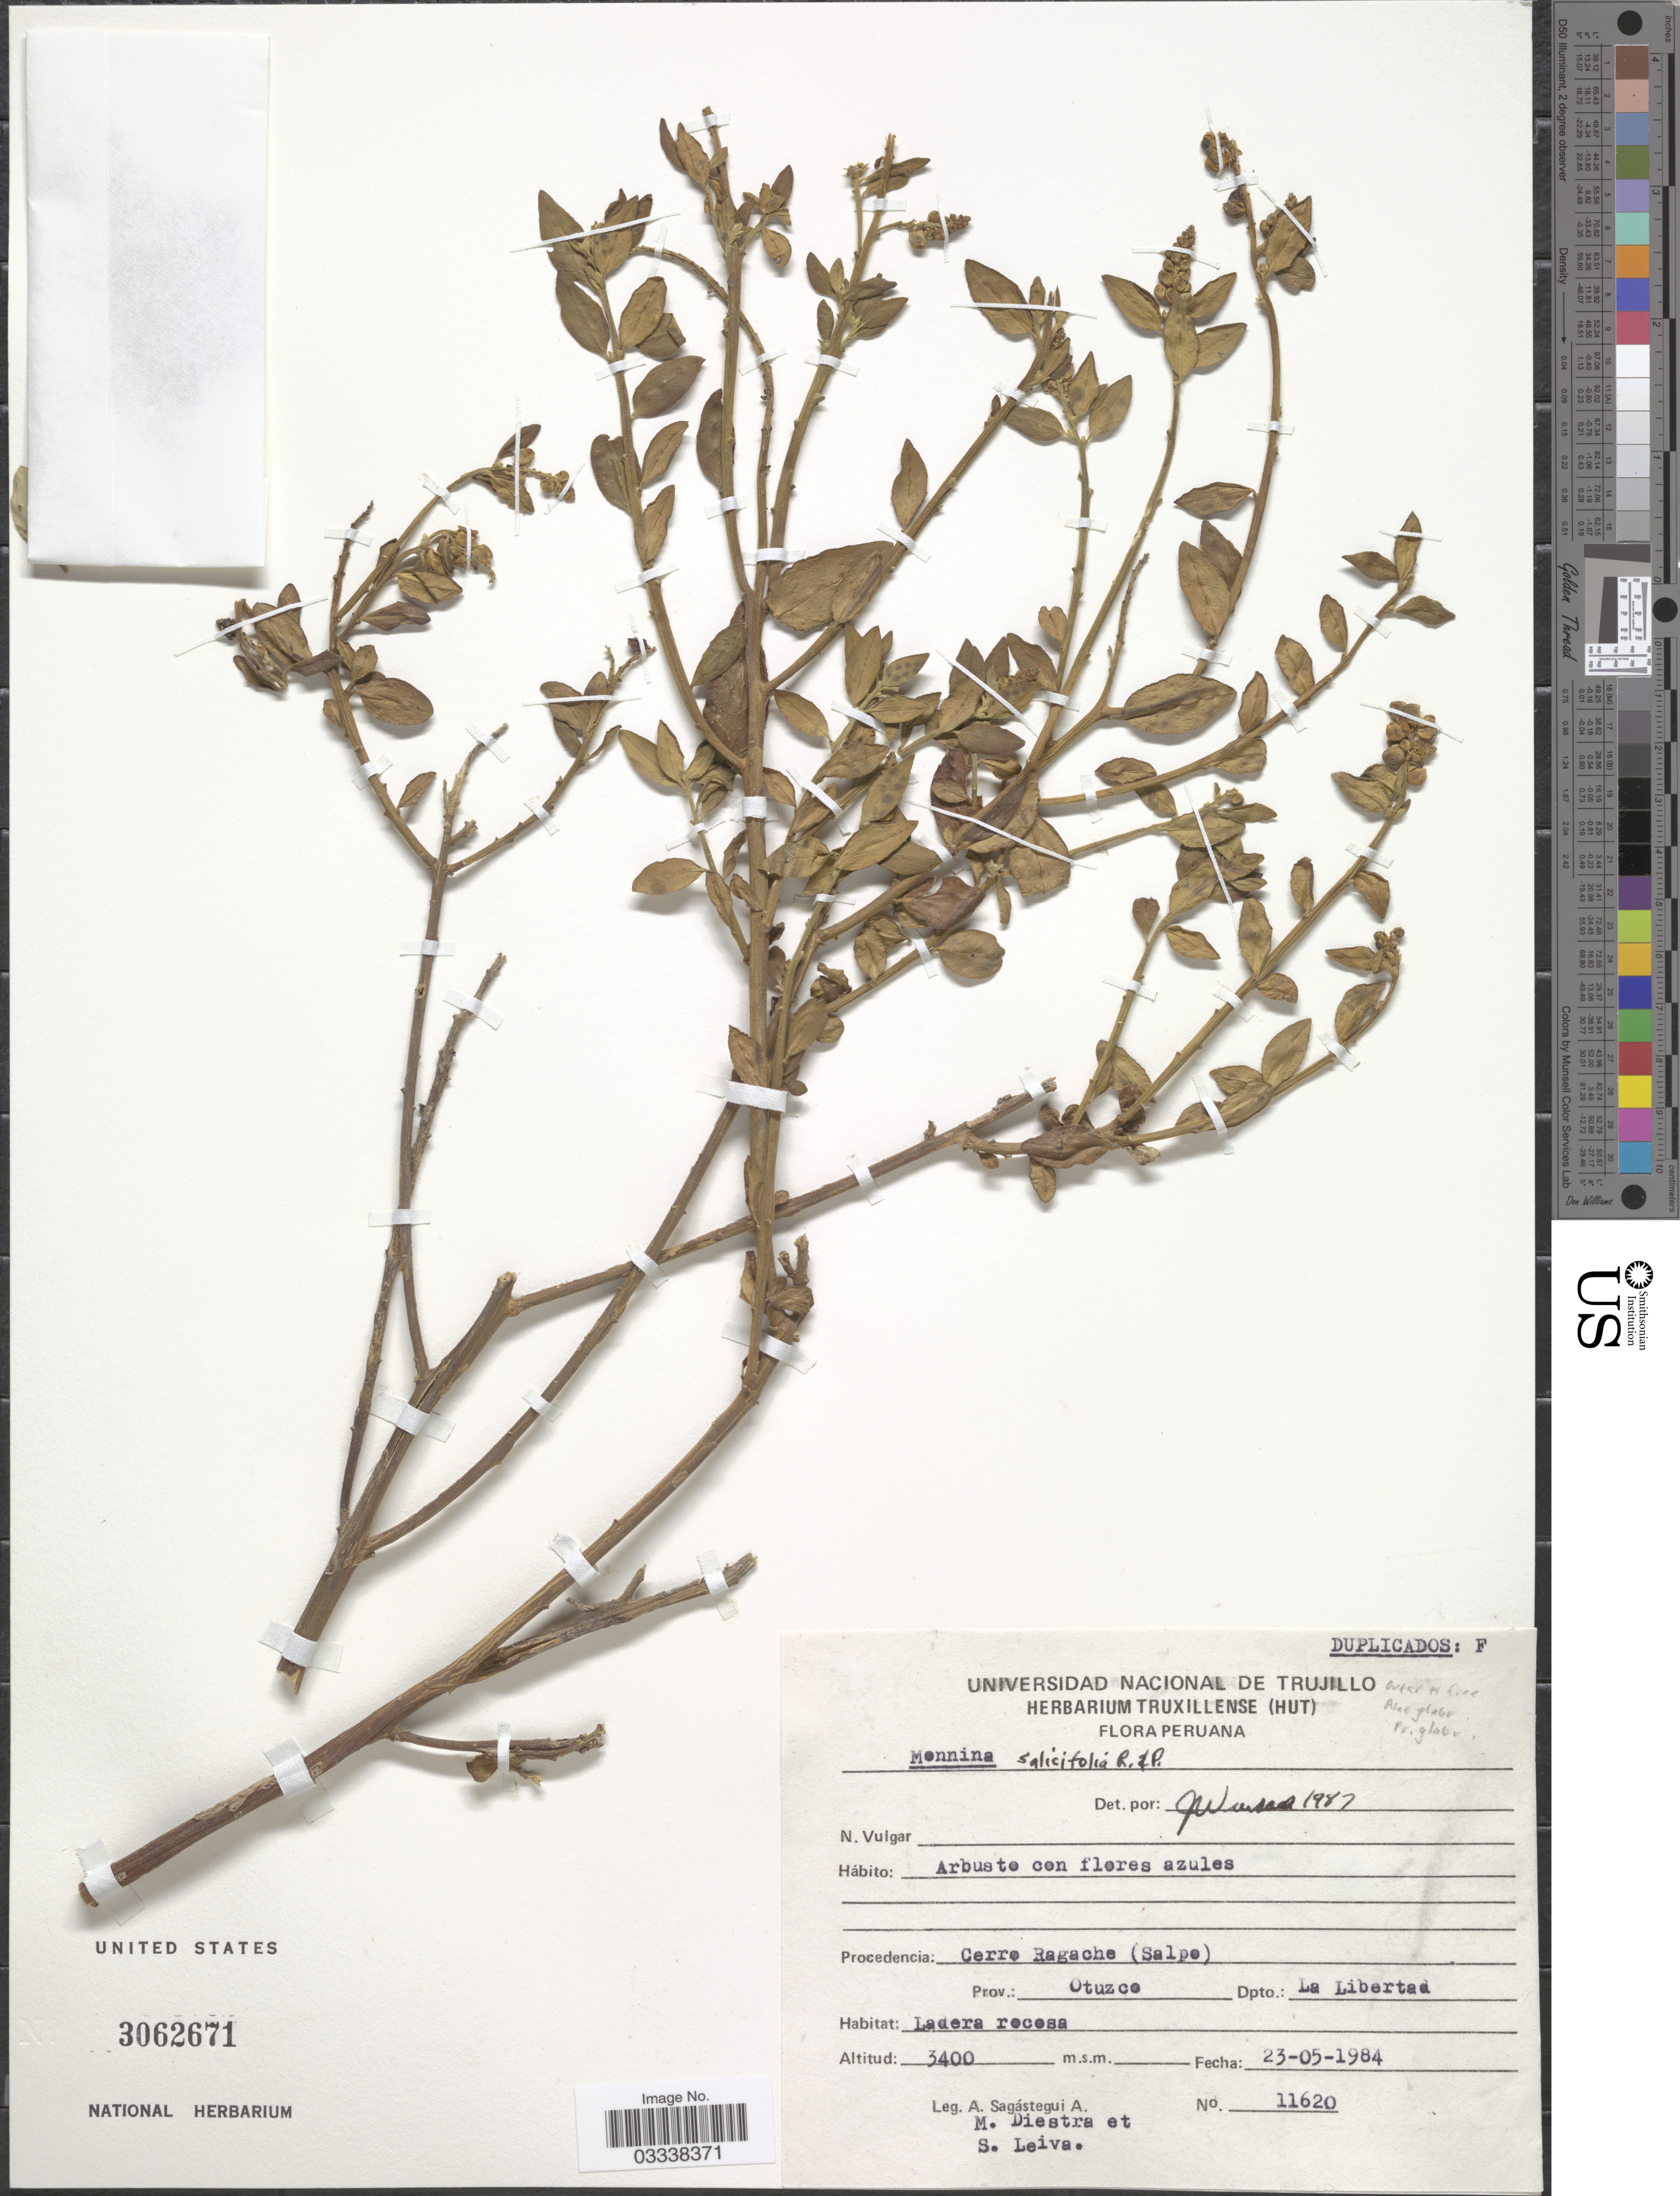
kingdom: Plantae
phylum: Tracheophyta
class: Magnoliopsida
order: Fabales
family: Polygalaceae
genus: Monnina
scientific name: Monnina salicifolia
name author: Ruiz & Pav.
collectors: A. Sagástegui A., M. Diestra & S. Leiva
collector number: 11620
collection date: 1984-05-23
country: Peru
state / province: La Libertad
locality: Cerro Ragache (Salpo). Prov.: Otuzco, Dpto.: La Libertad.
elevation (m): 3400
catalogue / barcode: US 3062671